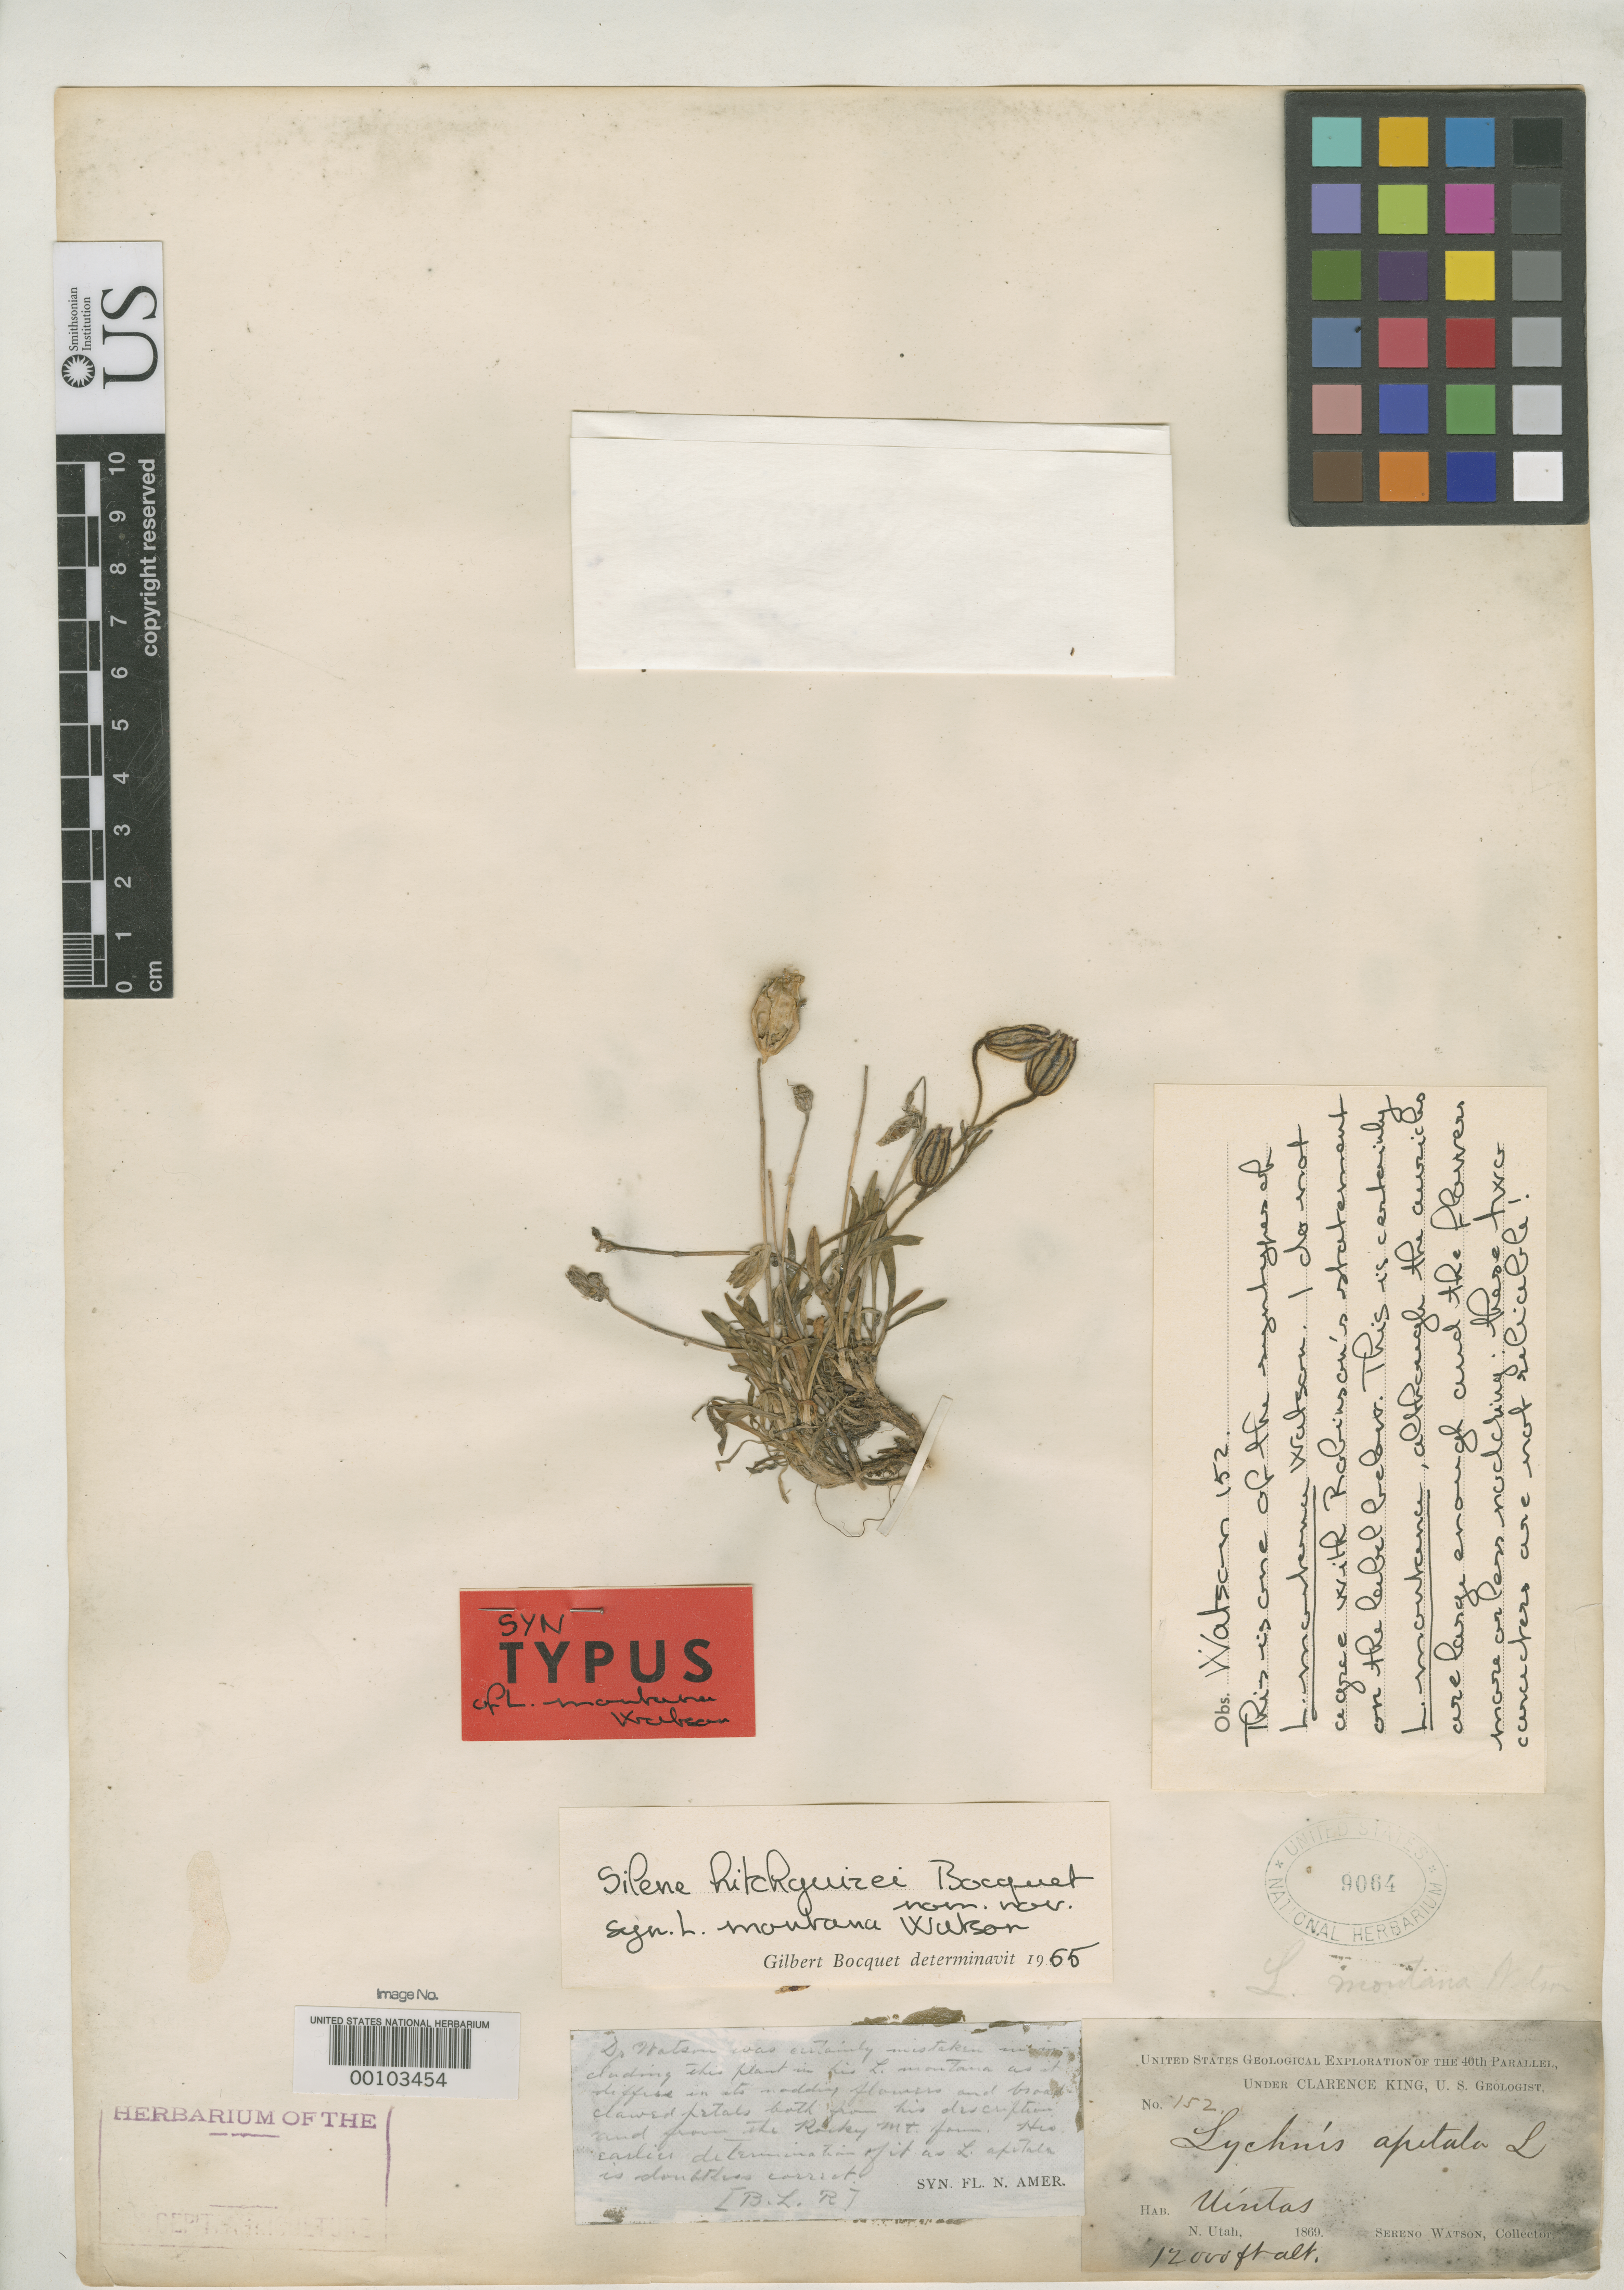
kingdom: Plantae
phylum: Tracheophyta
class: Magnoliopsida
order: Caryophyllales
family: Caryophyllaceae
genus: Lychnis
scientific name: Lychnis montana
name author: S. Watson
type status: Syntype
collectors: S. Watson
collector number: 152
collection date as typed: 1869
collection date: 1869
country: United States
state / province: Utah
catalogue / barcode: US 9064